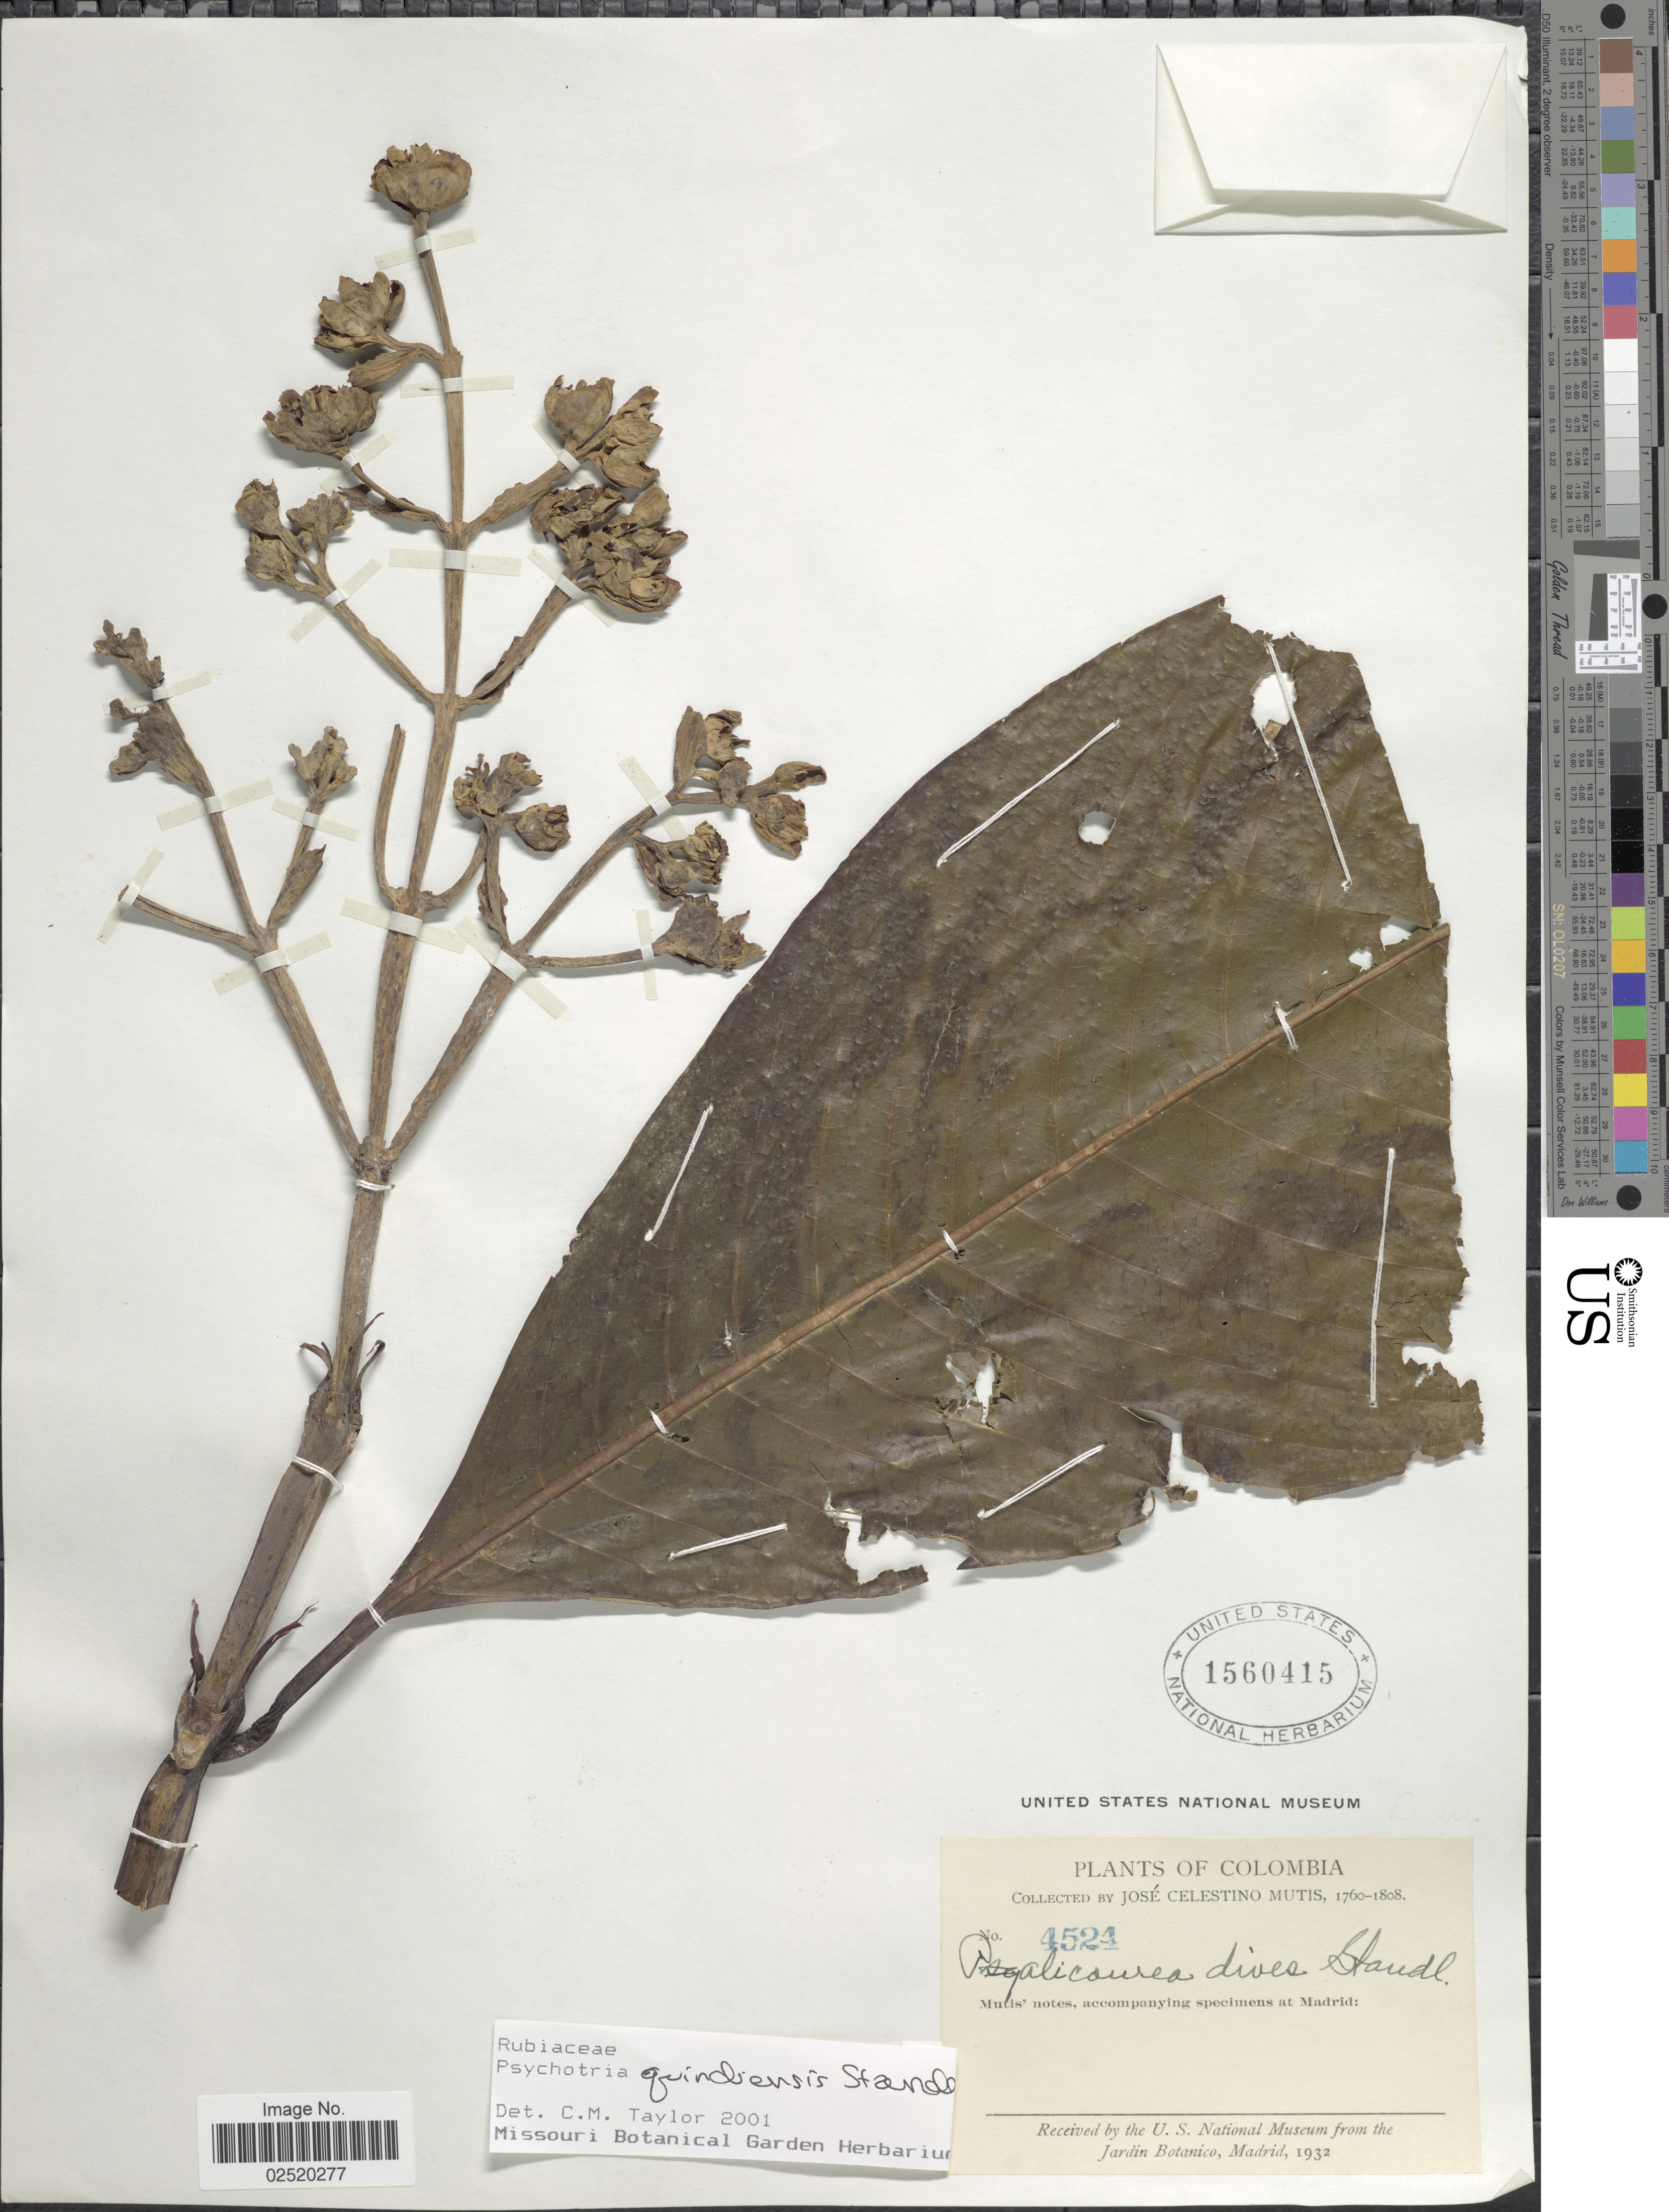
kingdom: Plantae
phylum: Tracheophyta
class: Magnoliopsida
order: Gentianales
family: Rubiaceae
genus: Psychotria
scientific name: Psychotria quindiensis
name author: Standl.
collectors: J. C. B. Mutis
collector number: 4524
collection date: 1760/1808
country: Colombia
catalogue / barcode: US 1560415